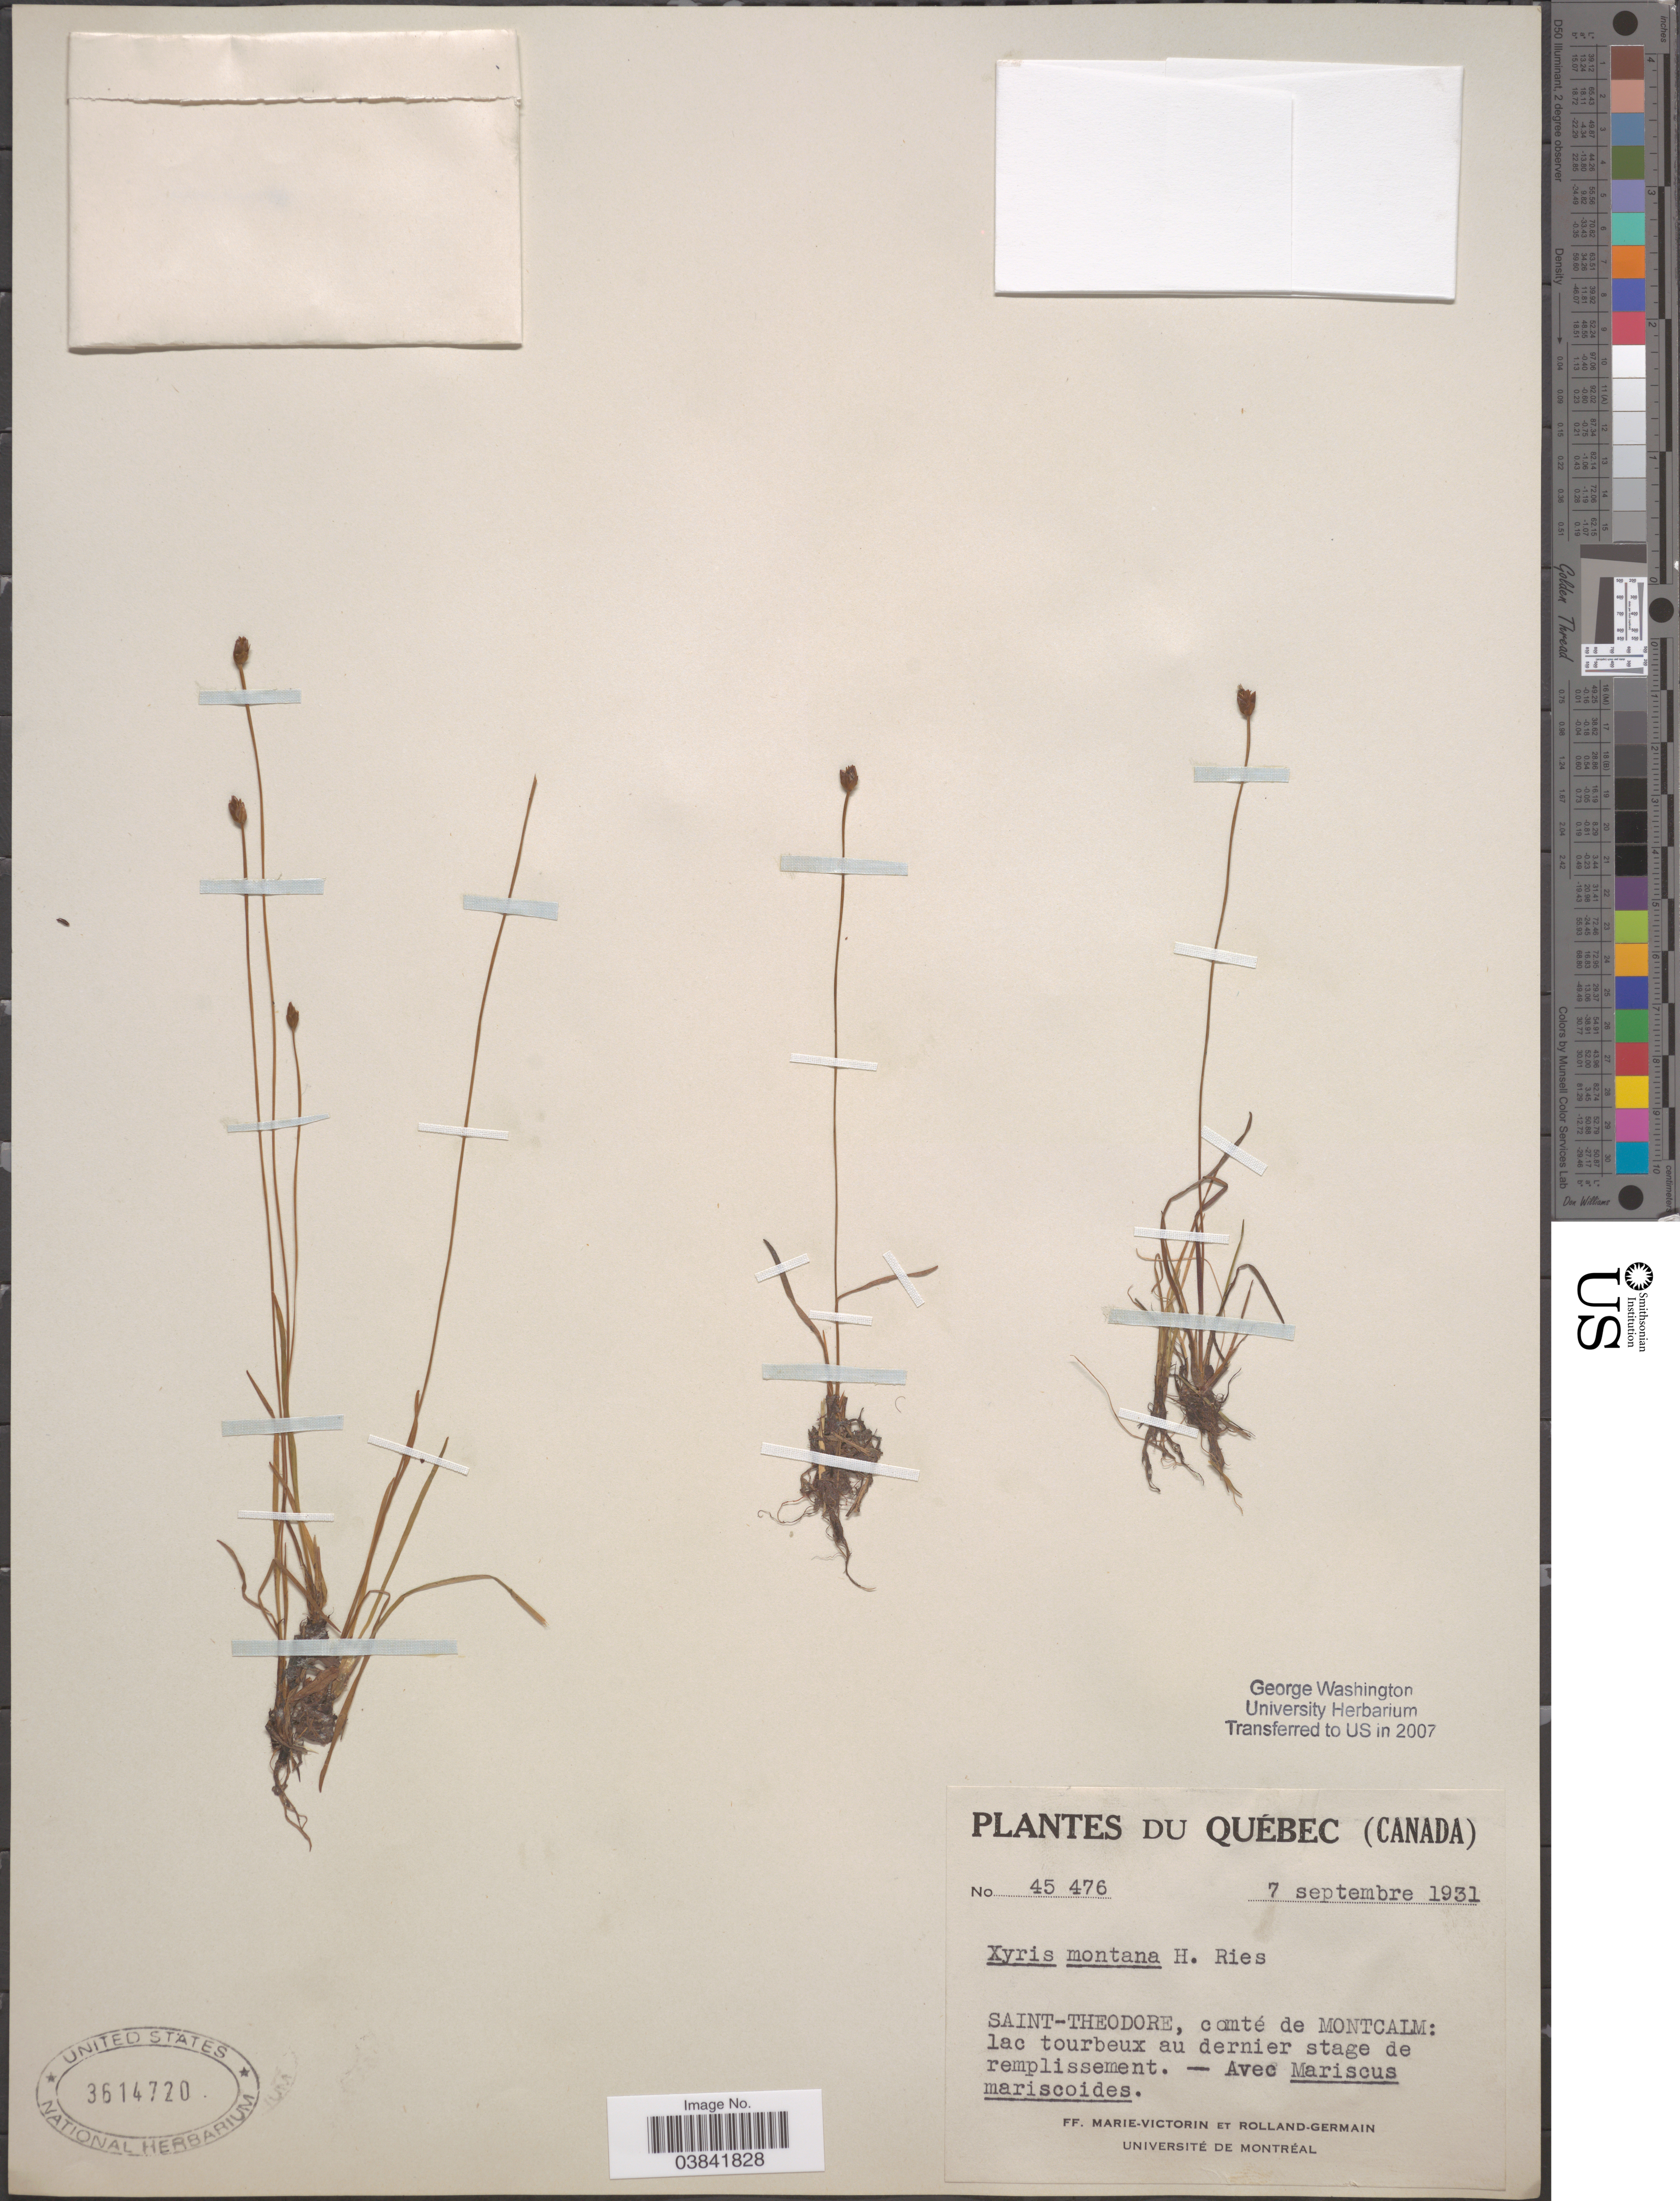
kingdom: Plantae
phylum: Tracheophyta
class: Liliopsida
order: Poales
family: Xyridaceae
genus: Xyris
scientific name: Xyris montana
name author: Ries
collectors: F. Marie-Victorin & Rolland-Germain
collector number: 45476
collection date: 1931-09-07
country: Canada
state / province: Quebec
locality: Saint-Theodore, comté de Montcalm: lac tourbeux au dernier stage de remplissement.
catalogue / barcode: US 3614720